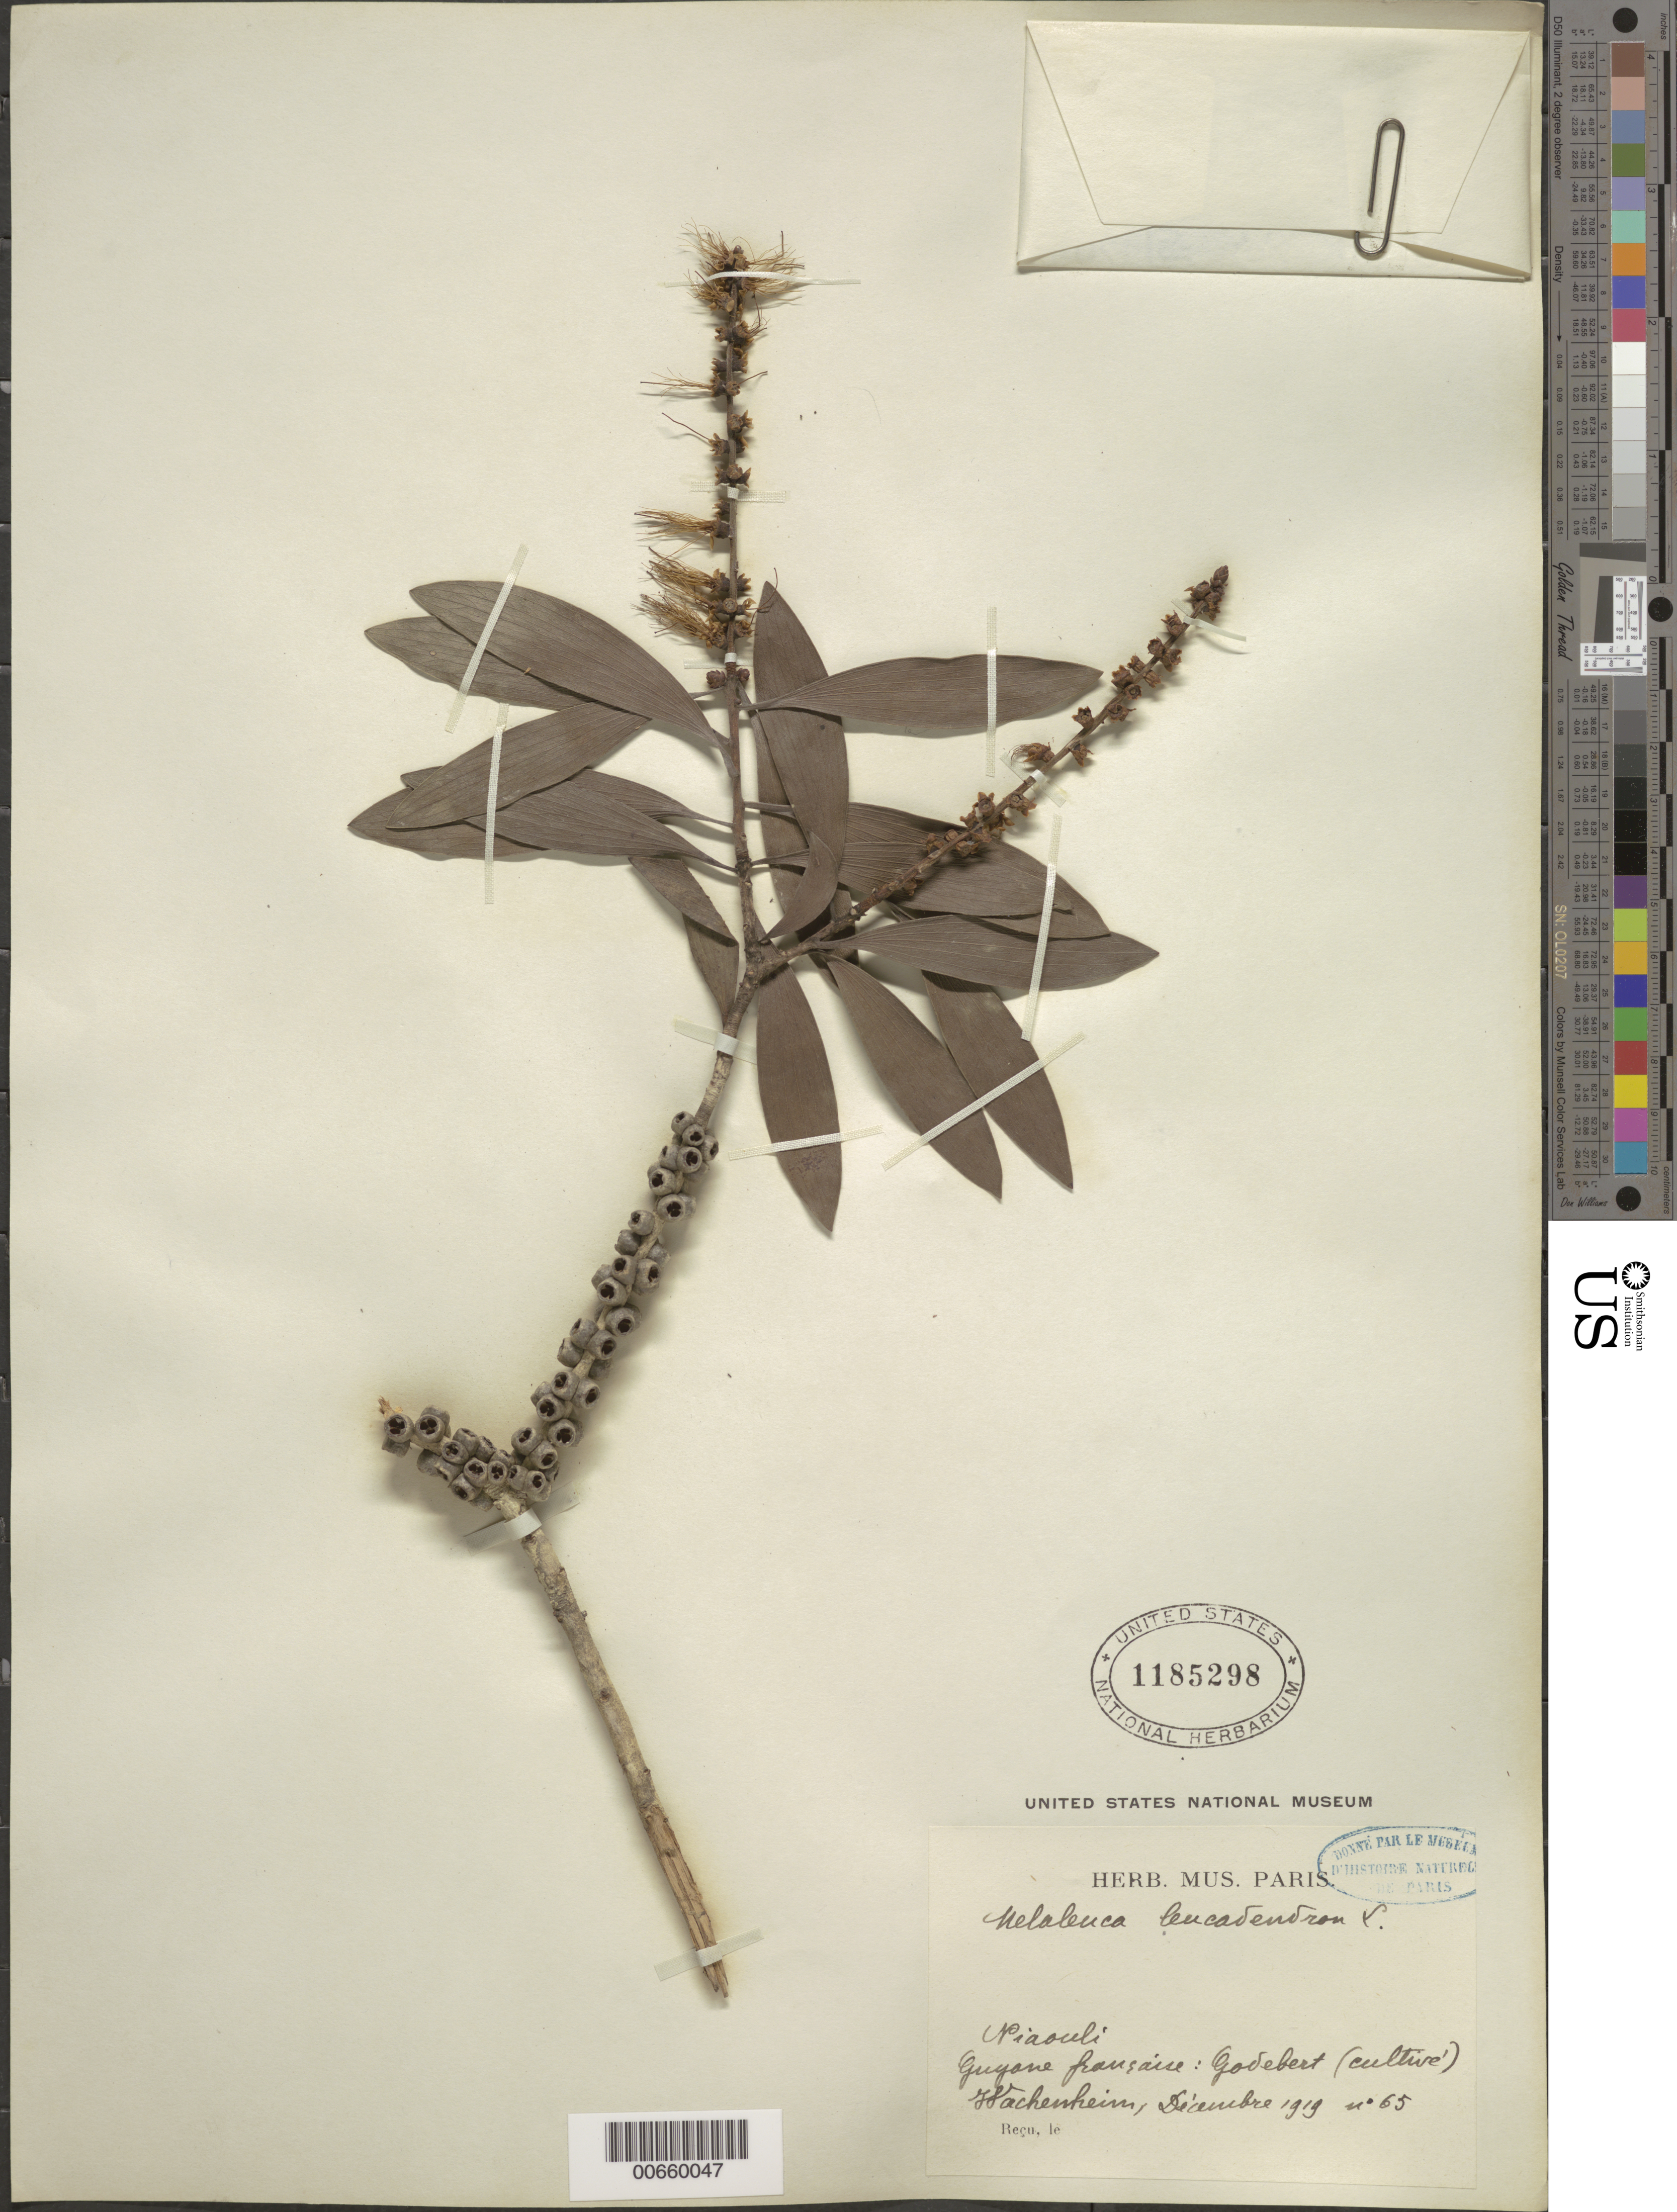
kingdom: Plantae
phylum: Tracheophyta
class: Magnoliopsida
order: Myrtales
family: Myrtaceae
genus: Melaleuca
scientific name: Melaleuca leucadendra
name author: (L.) L.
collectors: G. Wachenheim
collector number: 65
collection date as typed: Dec-19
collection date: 1919-12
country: French Guiana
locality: Godebert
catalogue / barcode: US 1185298